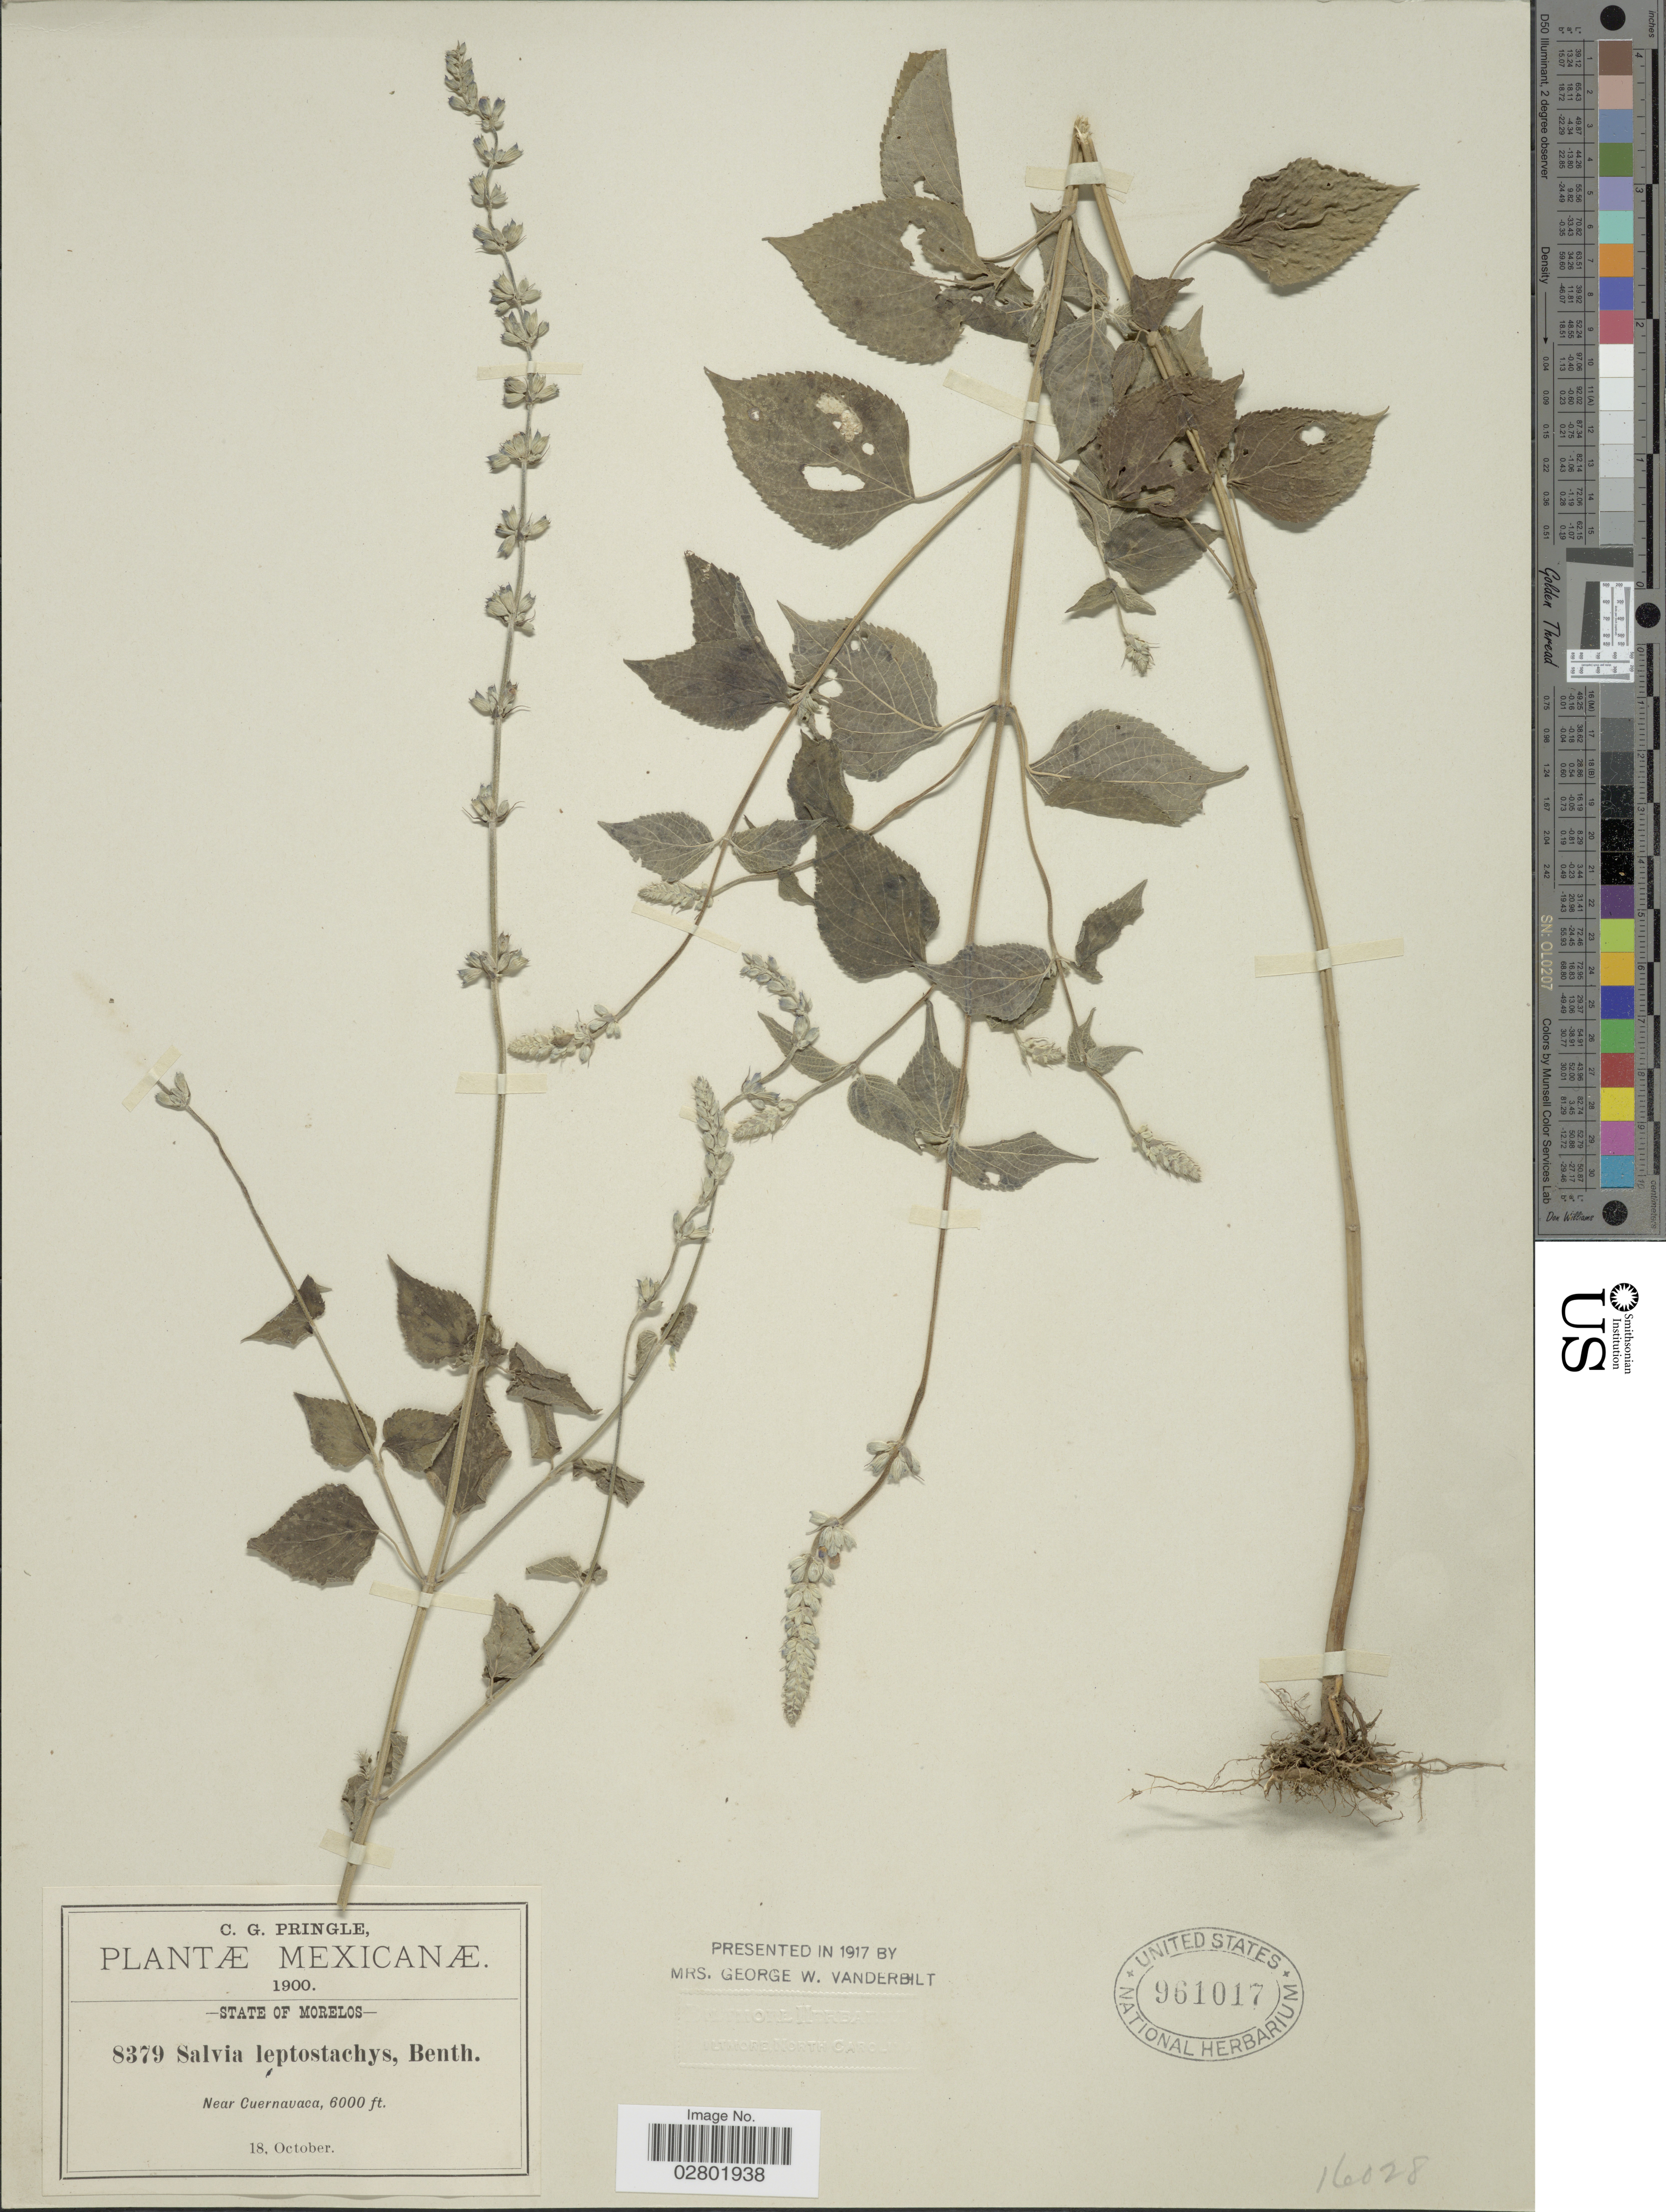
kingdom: Plantae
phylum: Tracheophyta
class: Magnoliopsida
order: Lamiales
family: Lamiaceae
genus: Salvia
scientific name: Salvia leptostachys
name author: Benth.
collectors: C. G. Pringle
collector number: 8379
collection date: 1900-10-18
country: Mexico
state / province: Morelos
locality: Near Cuernavaca.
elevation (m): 1829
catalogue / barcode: US 961017